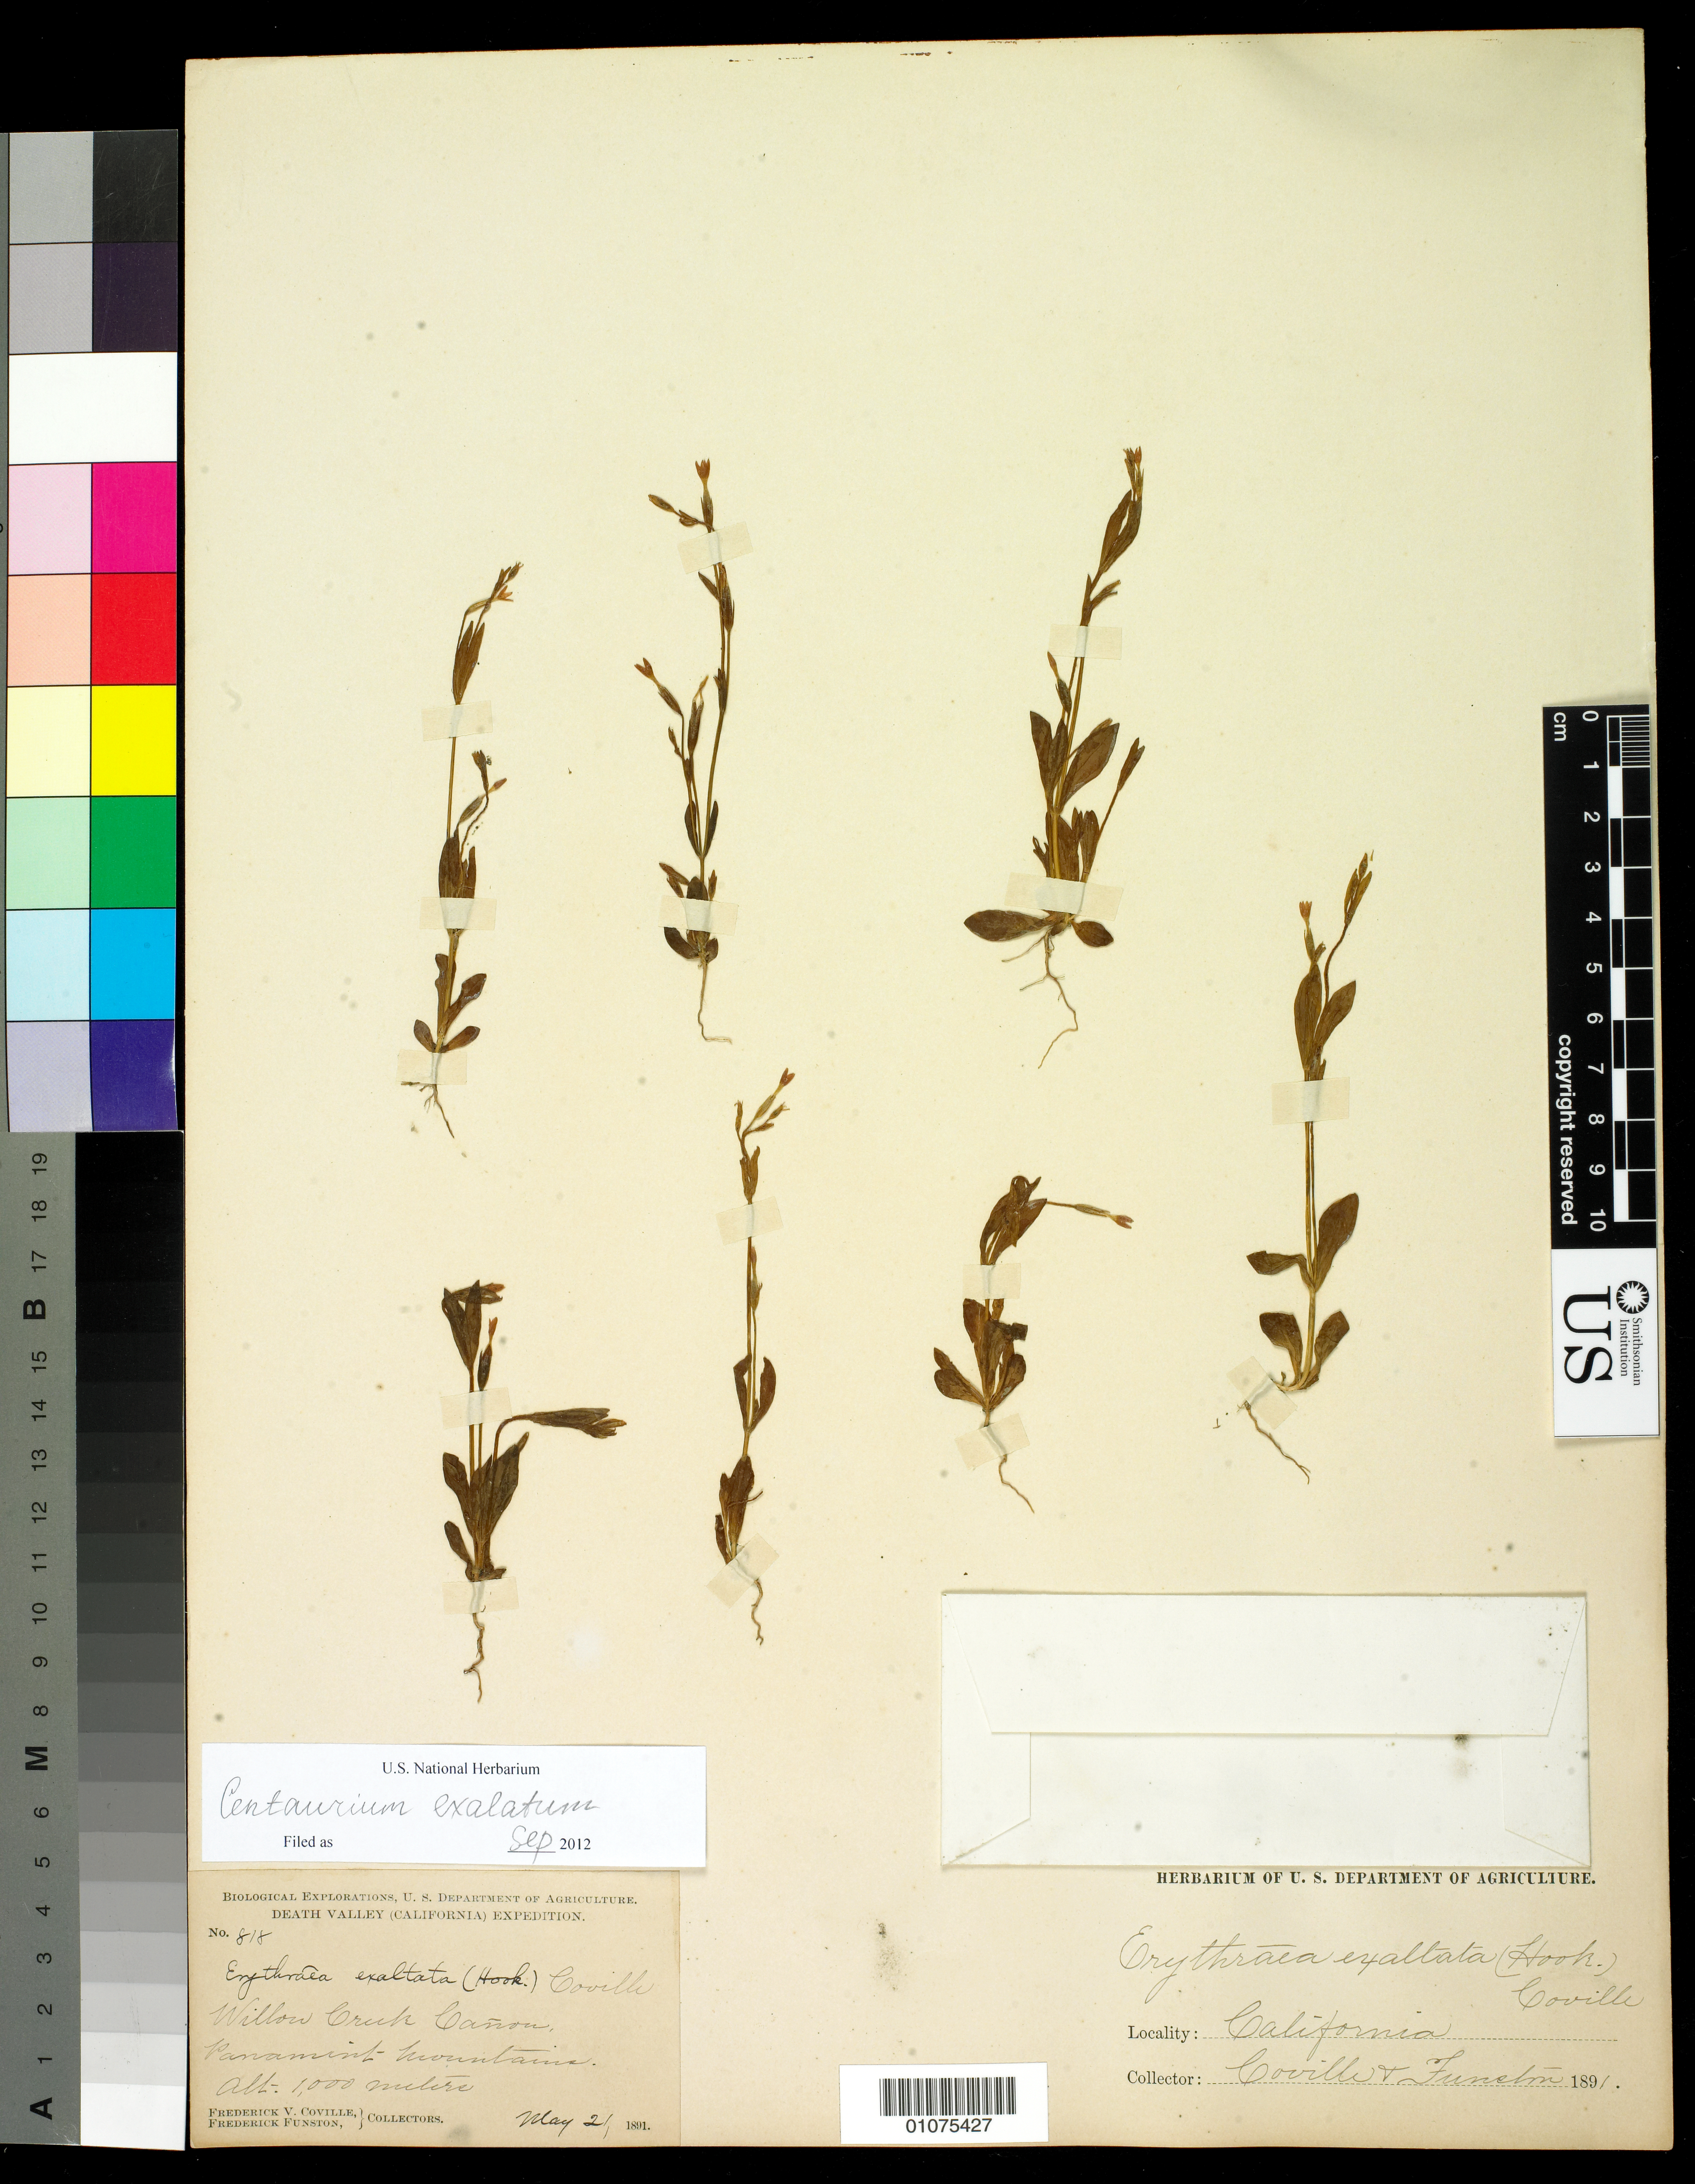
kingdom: Plantae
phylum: Tracheophyta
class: Magnoliopsida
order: Gentianales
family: Gentianaceae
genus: Centaurium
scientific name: Centaurium exaltatum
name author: (Griseb.) W. Wight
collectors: F. V. Coville & F. Funston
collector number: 818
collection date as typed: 21 May 1891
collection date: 1891-05-21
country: United States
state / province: California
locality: Willow Creek canyon, Panamint mountains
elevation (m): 1000